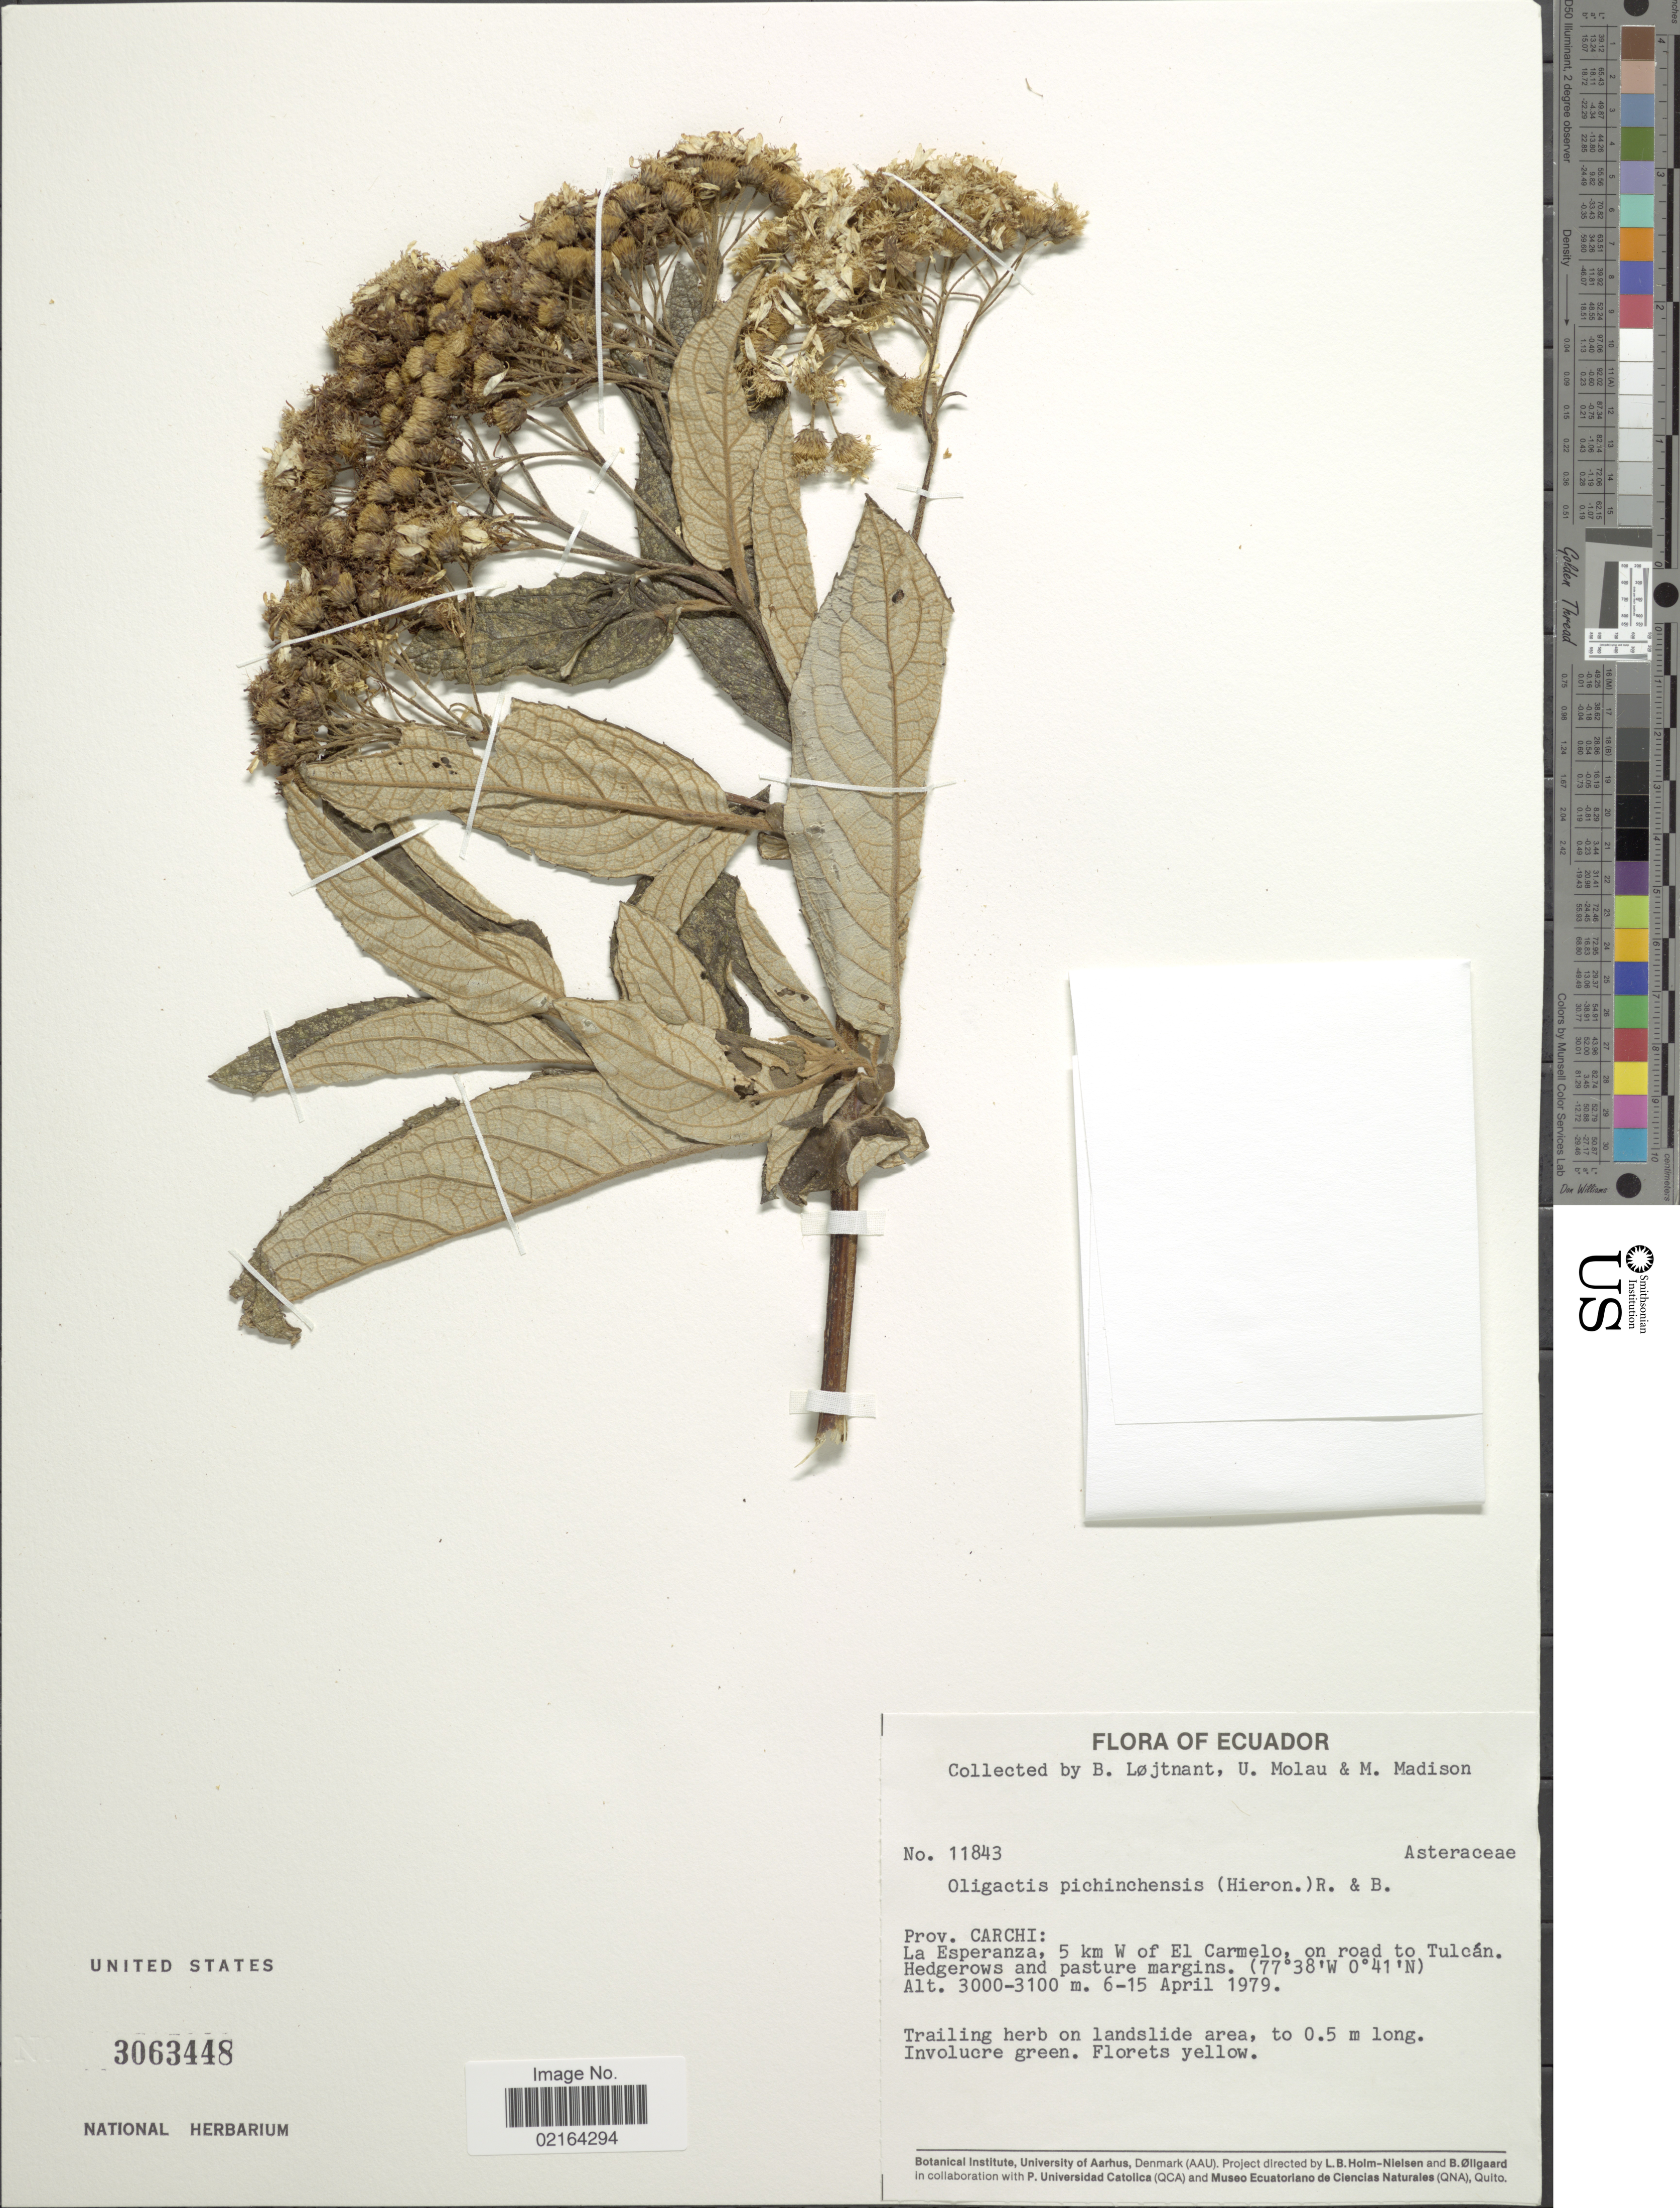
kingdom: Plantae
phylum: Tracheophyta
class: Magnoliopsida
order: Asterales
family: Asteraceae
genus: Sampera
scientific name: Sampera pichinichensis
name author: (Hieron.) V.A. Funk & H. Rob.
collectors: B. Löjtnant, U. Molau & M. Madison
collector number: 11843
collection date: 1979-04-06/1979-04-15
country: Ecuador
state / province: Carchi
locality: Prov. Carchi: La Esperanza, 5 km W of El Carmelo, on road to Tulcan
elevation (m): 3000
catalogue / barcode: US 3063448